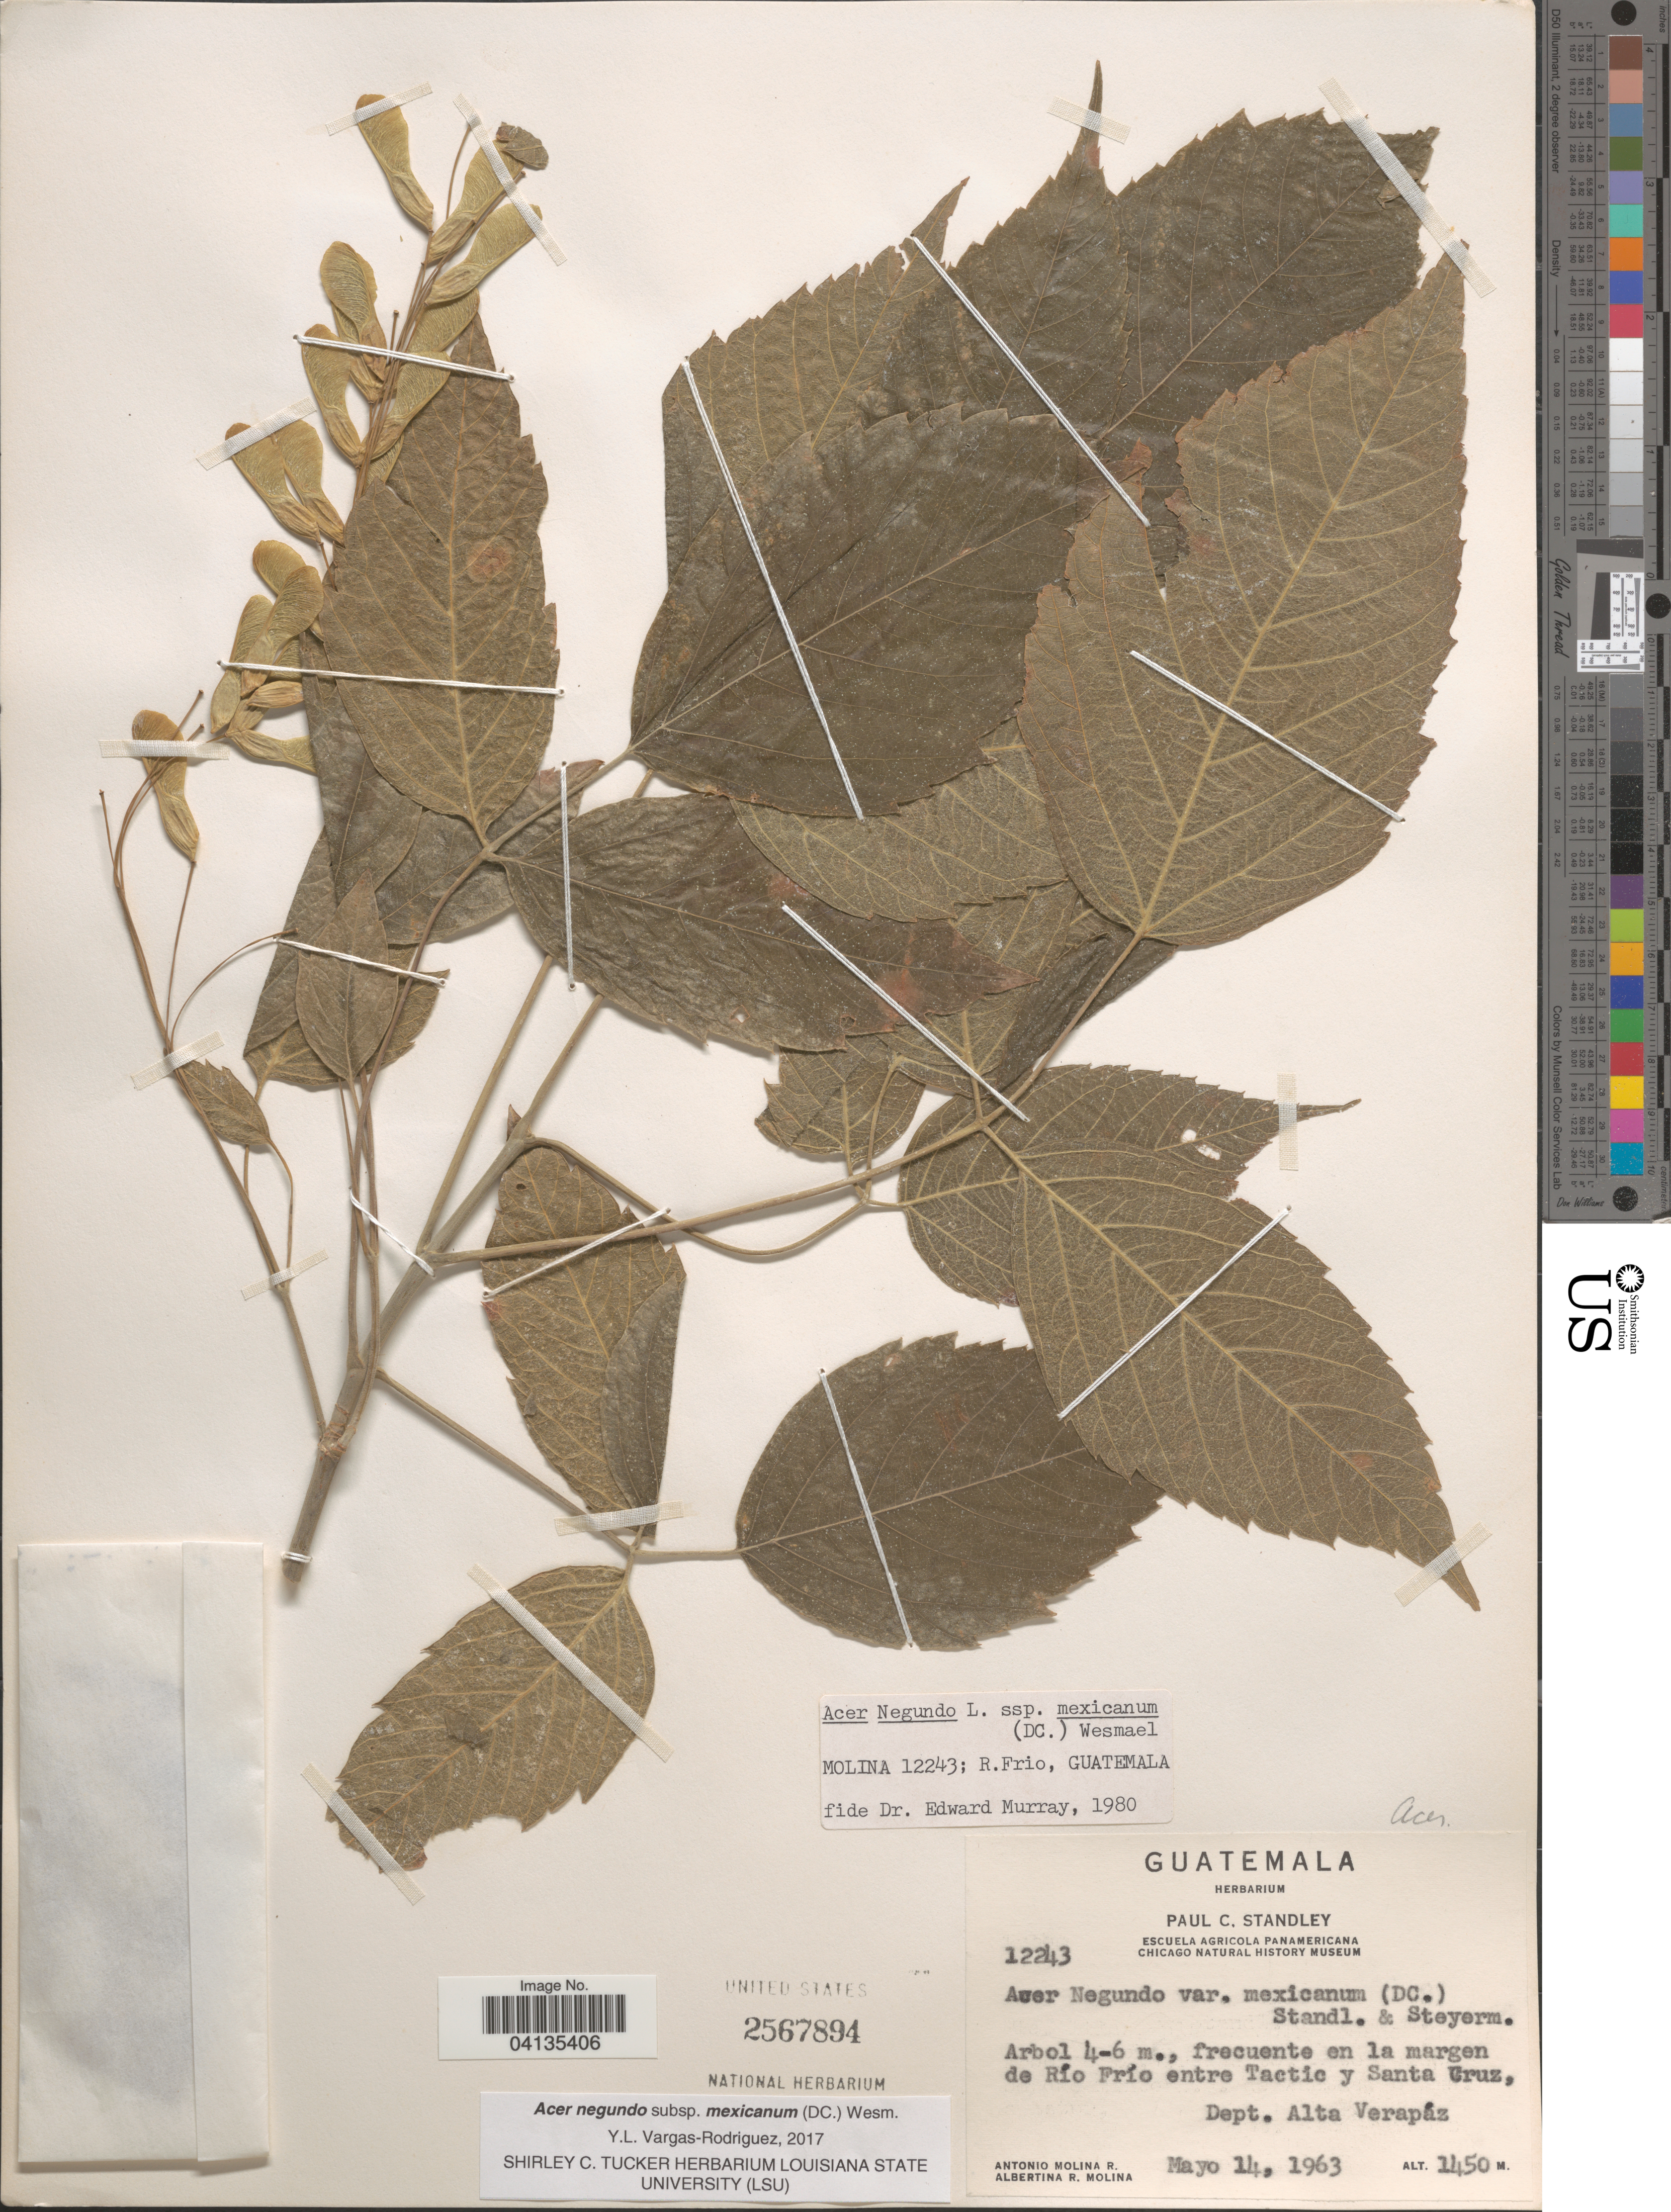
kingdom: Plantae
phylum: Tracheophyta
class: Magnoliopsida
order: Sapindales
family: Sapindaceae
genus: Acer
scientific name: Acer negundo subsp. mexicanum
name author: (DC.) Wesm.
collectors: A. Molina R. & A. R. Molina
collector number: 12243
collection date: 1963-05-14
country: Guatemala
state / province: Alta Verapaz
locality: De Río Frío entre Tactic y Santa Cruz, Dept. Alta Verapáz.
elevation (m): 1450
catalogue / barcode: US 2567894